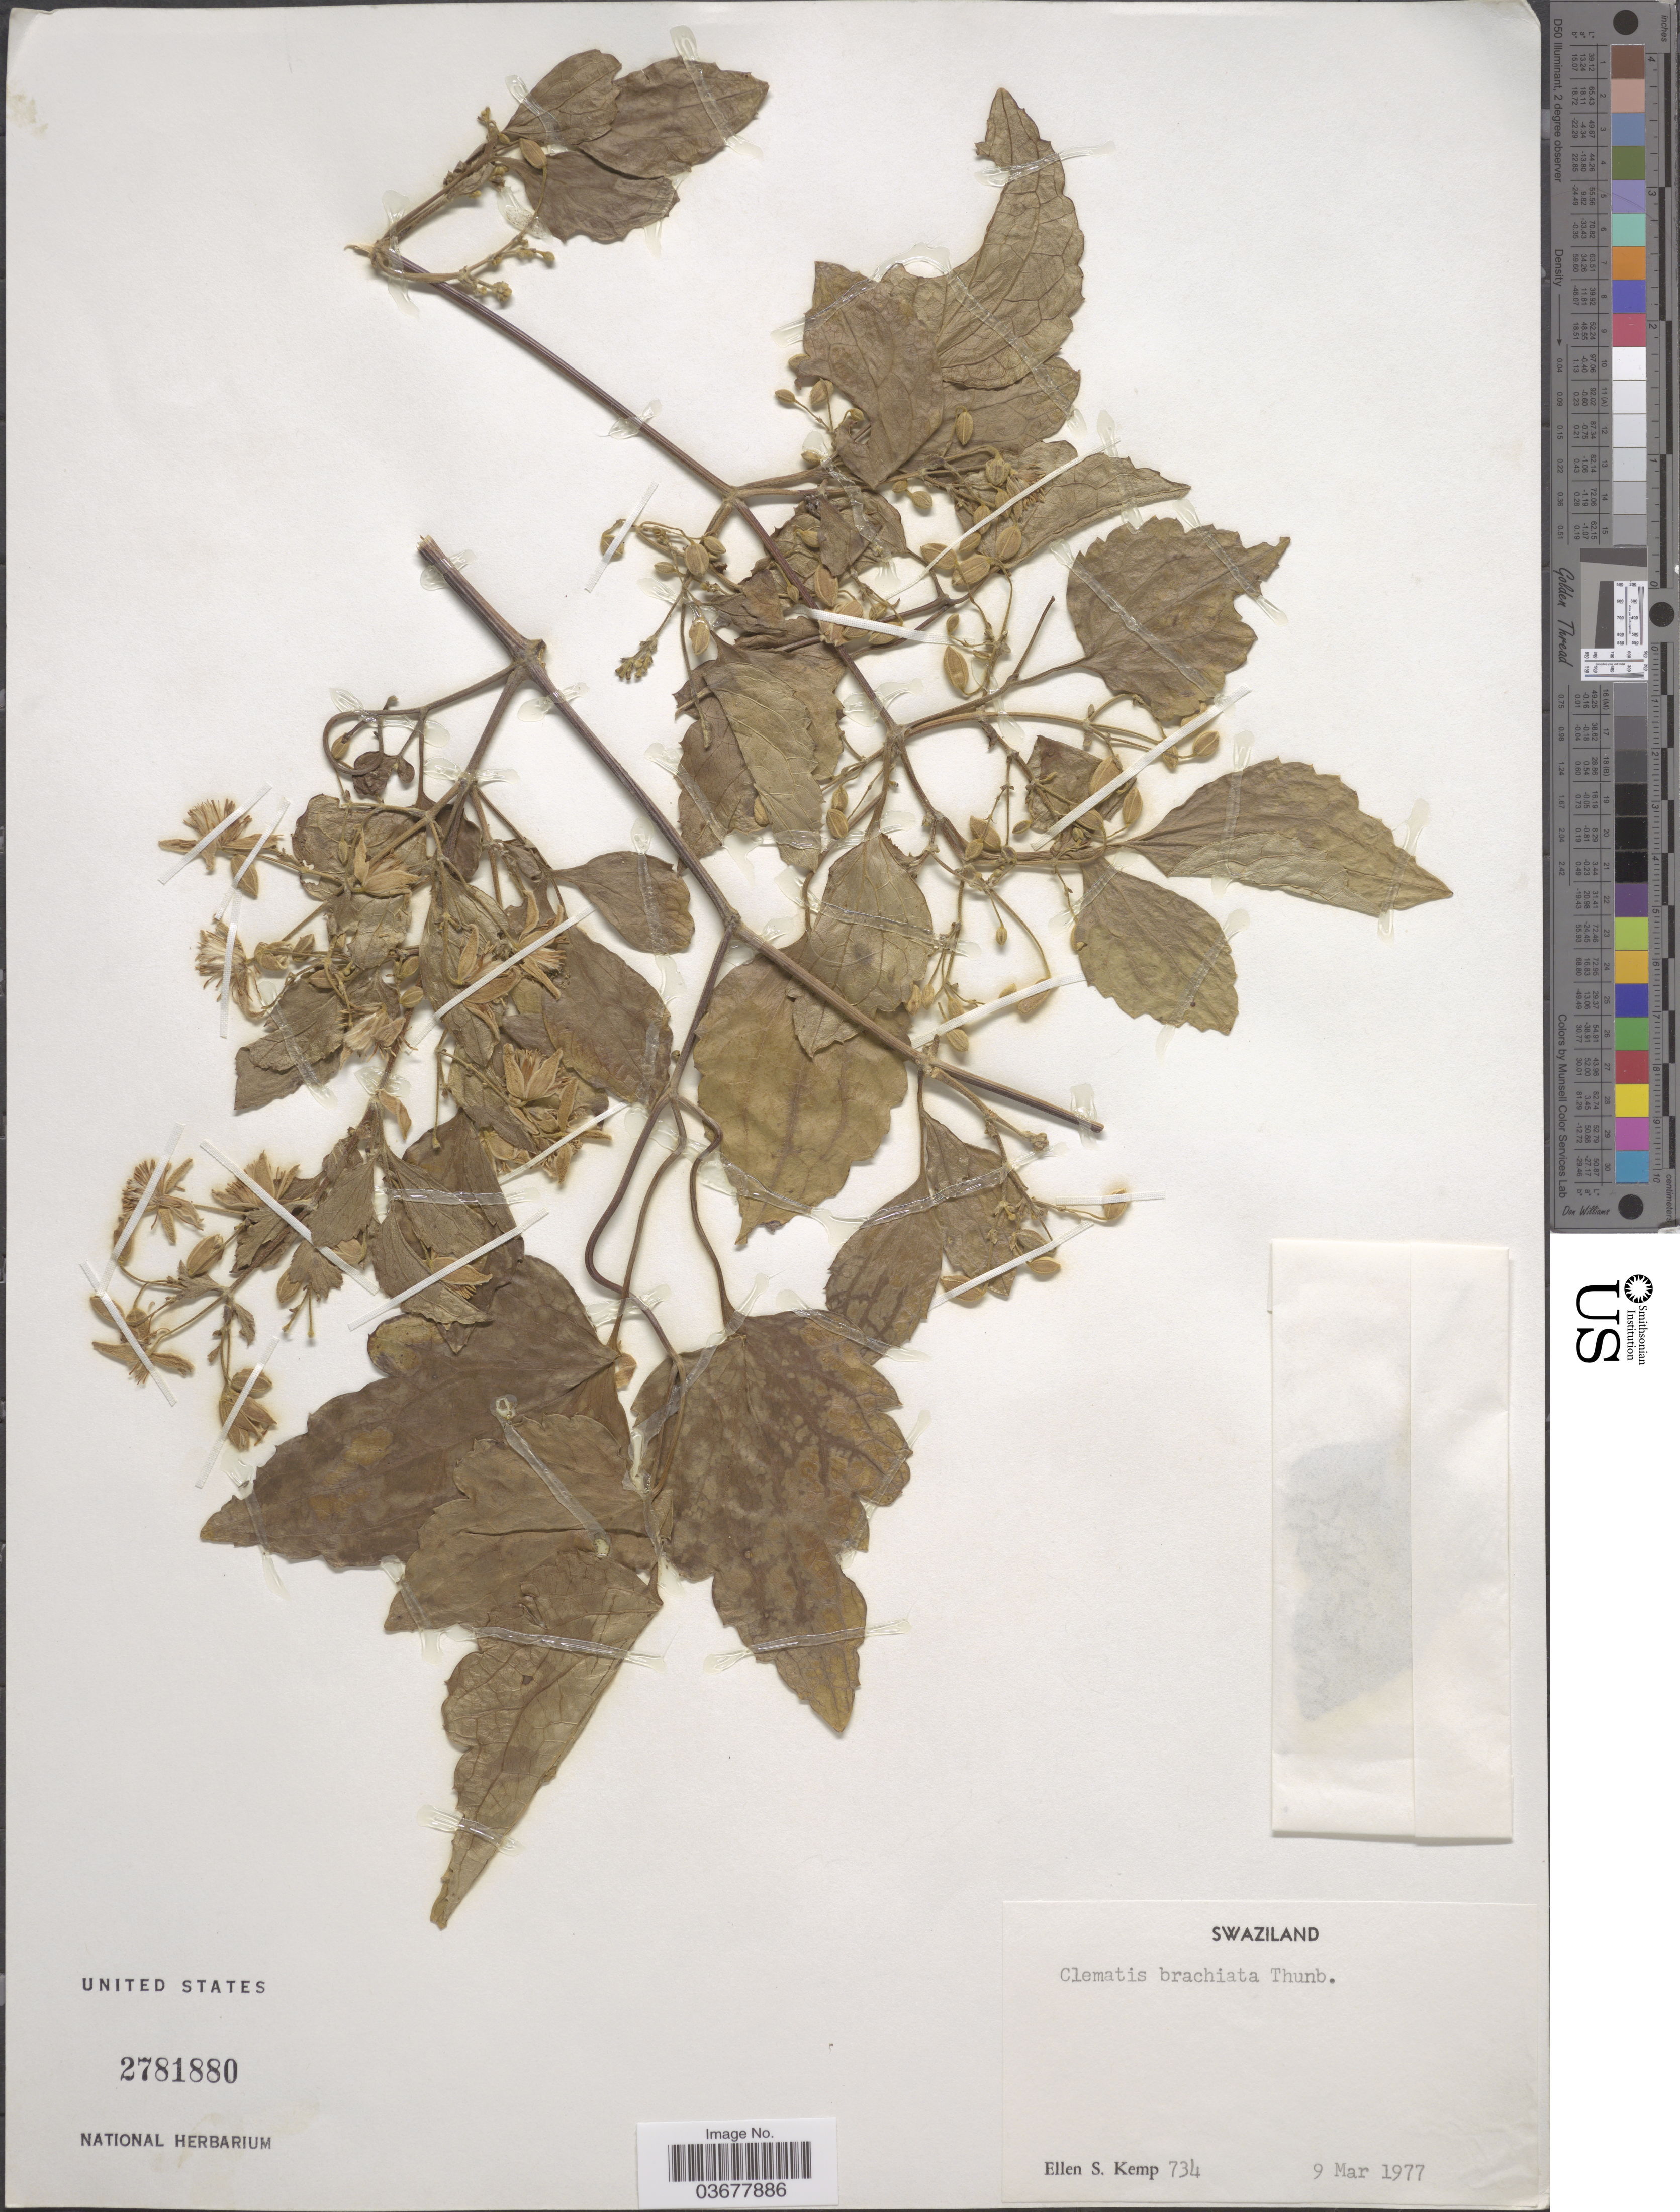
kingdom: Plantae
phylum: Tracheophyta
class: Magnoliopsida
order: Ranunculales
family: Ranunculaceae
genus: Clematis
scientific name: Clematis brachiata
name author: Thunb.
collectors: E. S. Kemp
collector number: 734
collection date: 1977-03-09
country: Eswatini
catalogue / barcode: US 2781880